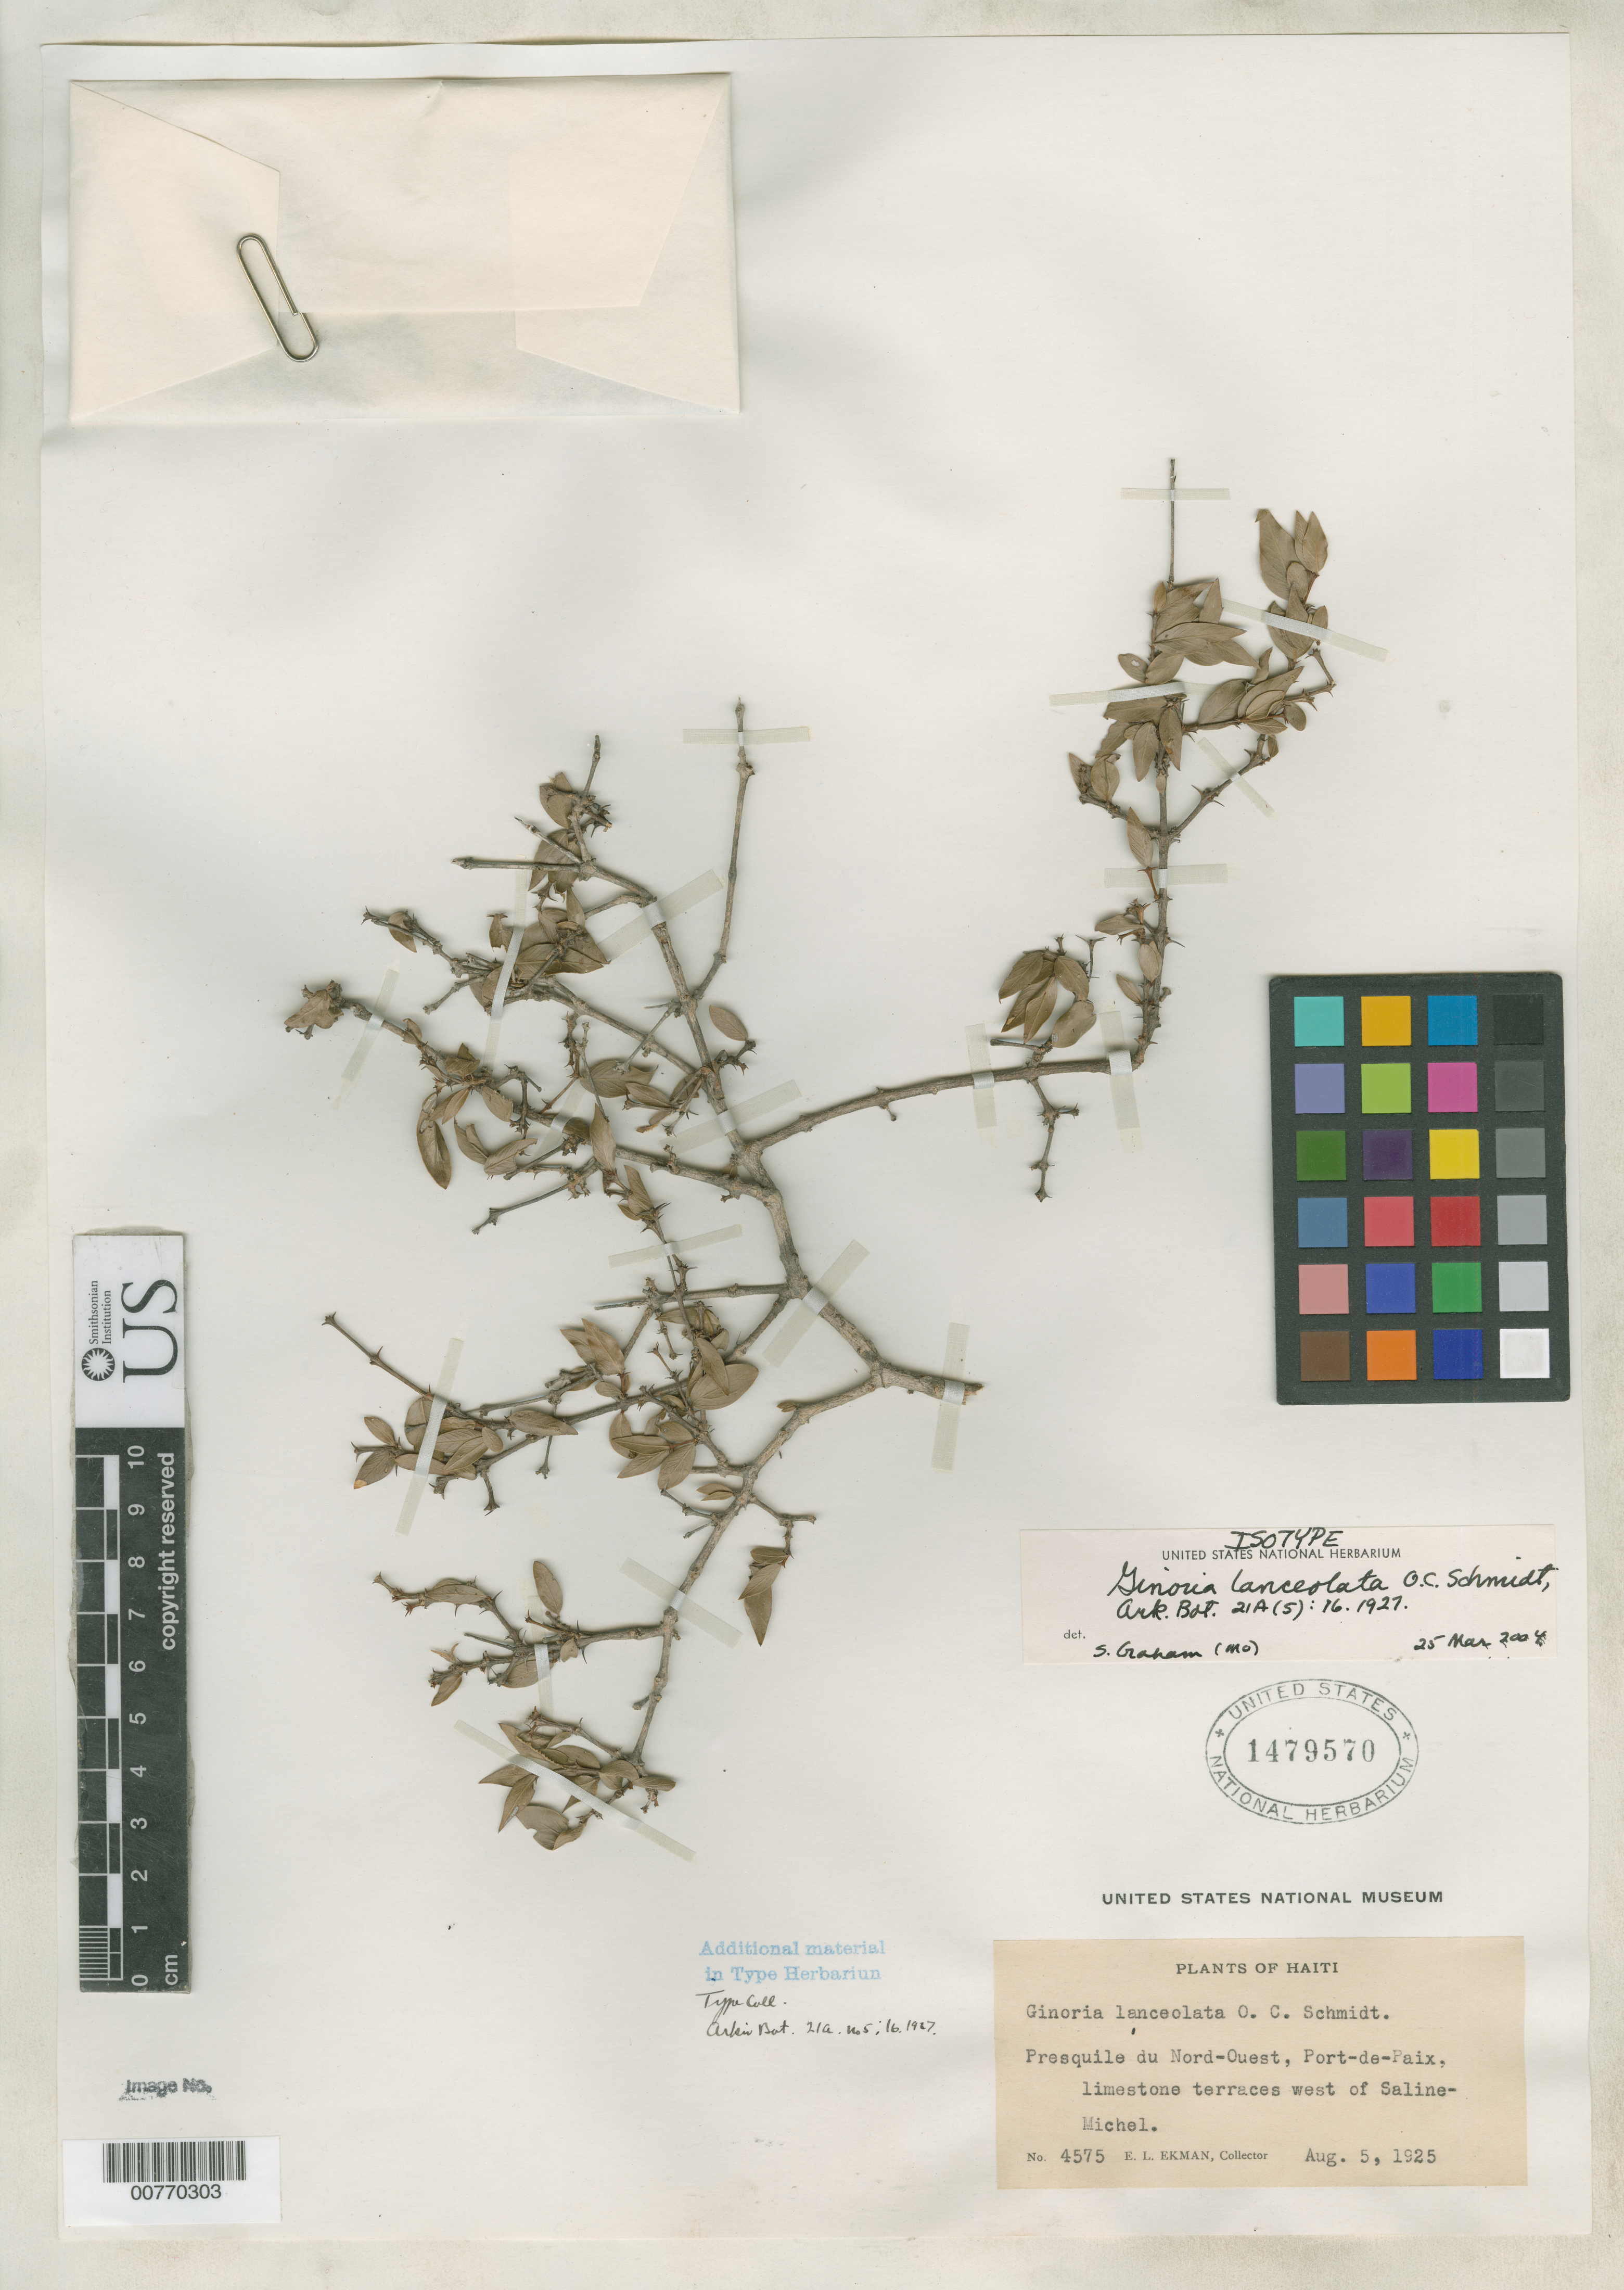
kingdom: Plantae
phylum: Tracheophyta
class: Magnoliopsida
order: Myrtales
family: Lythraceae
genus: Ginoria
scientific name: Ginoria lanceolata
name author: O.C. Schmidt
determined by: Graham, S.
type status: Isotype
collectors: E. L. Ekman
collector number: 4575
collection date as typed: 05 Aug 1925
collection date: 1925-08-05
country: Haiti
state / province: Nord-Óuest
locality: Presquile du Nord-Ouest, Port-de-Paix, limestone terraces west of Saline-Michel.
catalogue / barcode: US 1479570